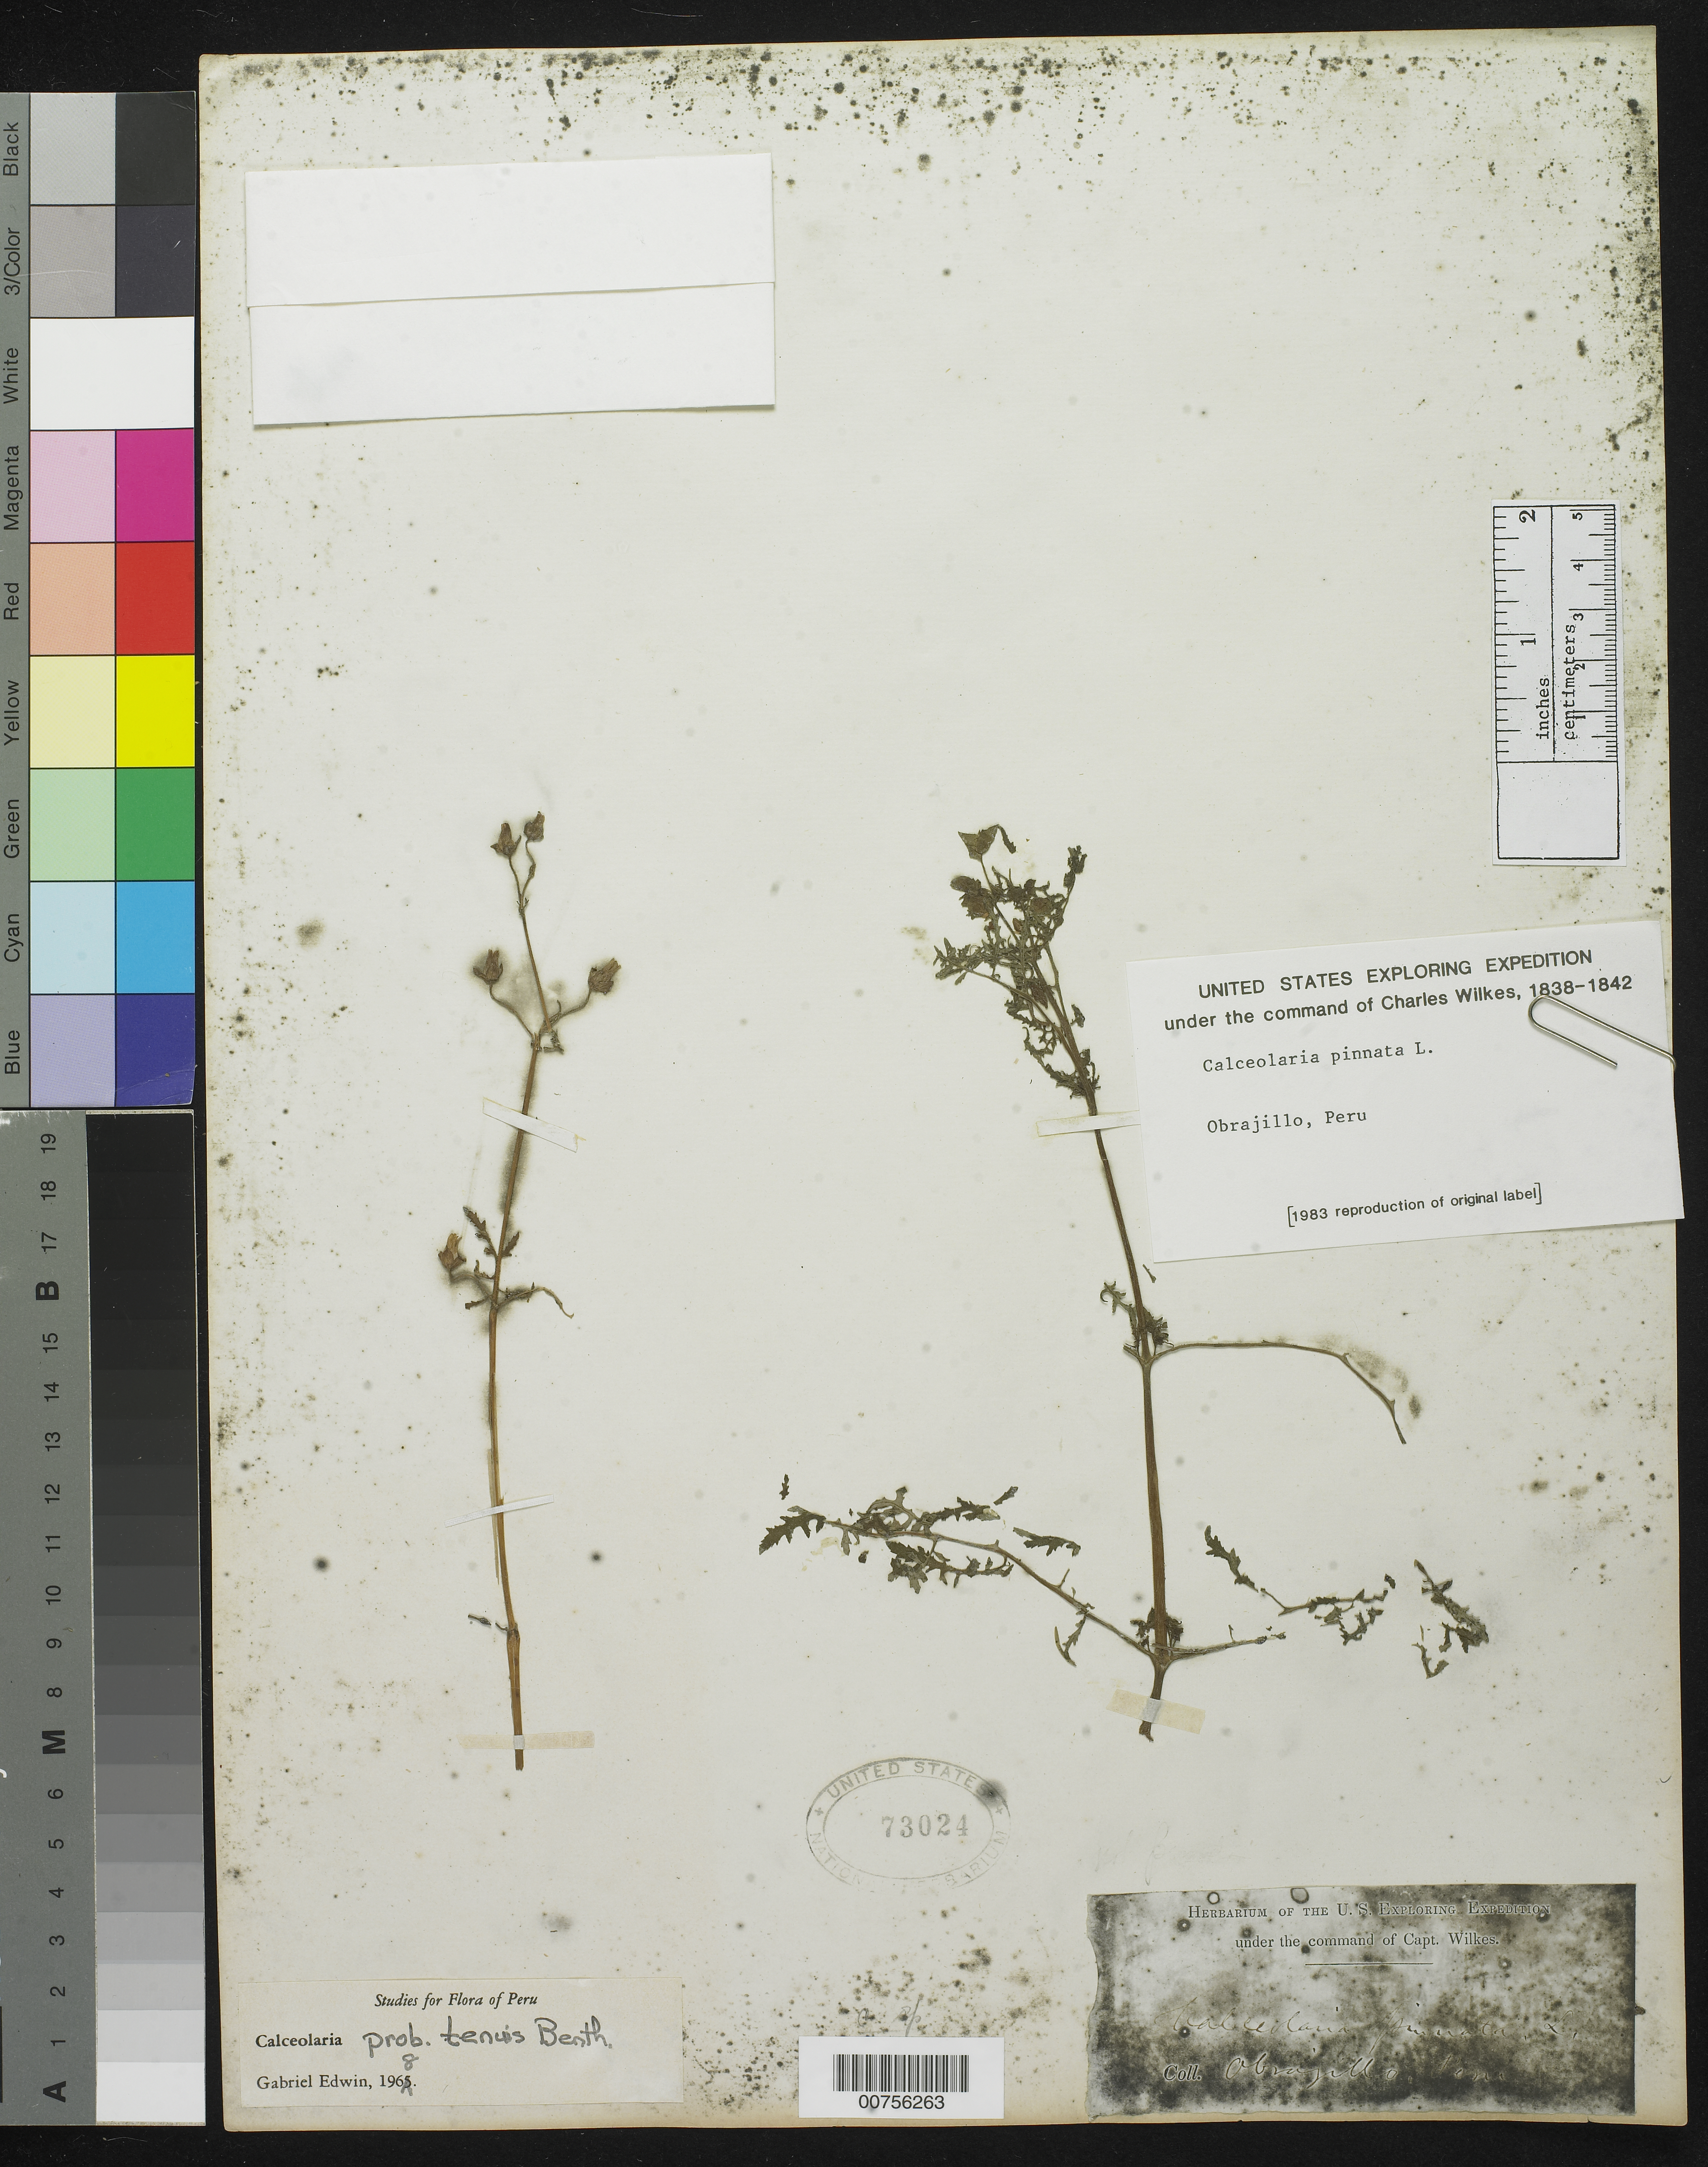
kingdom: Plantae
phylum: Tracheophyta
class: Magnoliopsida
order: Lamiales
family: Calceolariaceae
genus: Calceolaria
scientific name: Calceolaria pinnata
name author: L.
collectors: Wilkes Explor. Exped.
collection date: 1838/1842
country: Peru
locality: Obrajillo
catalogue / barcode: US 73024